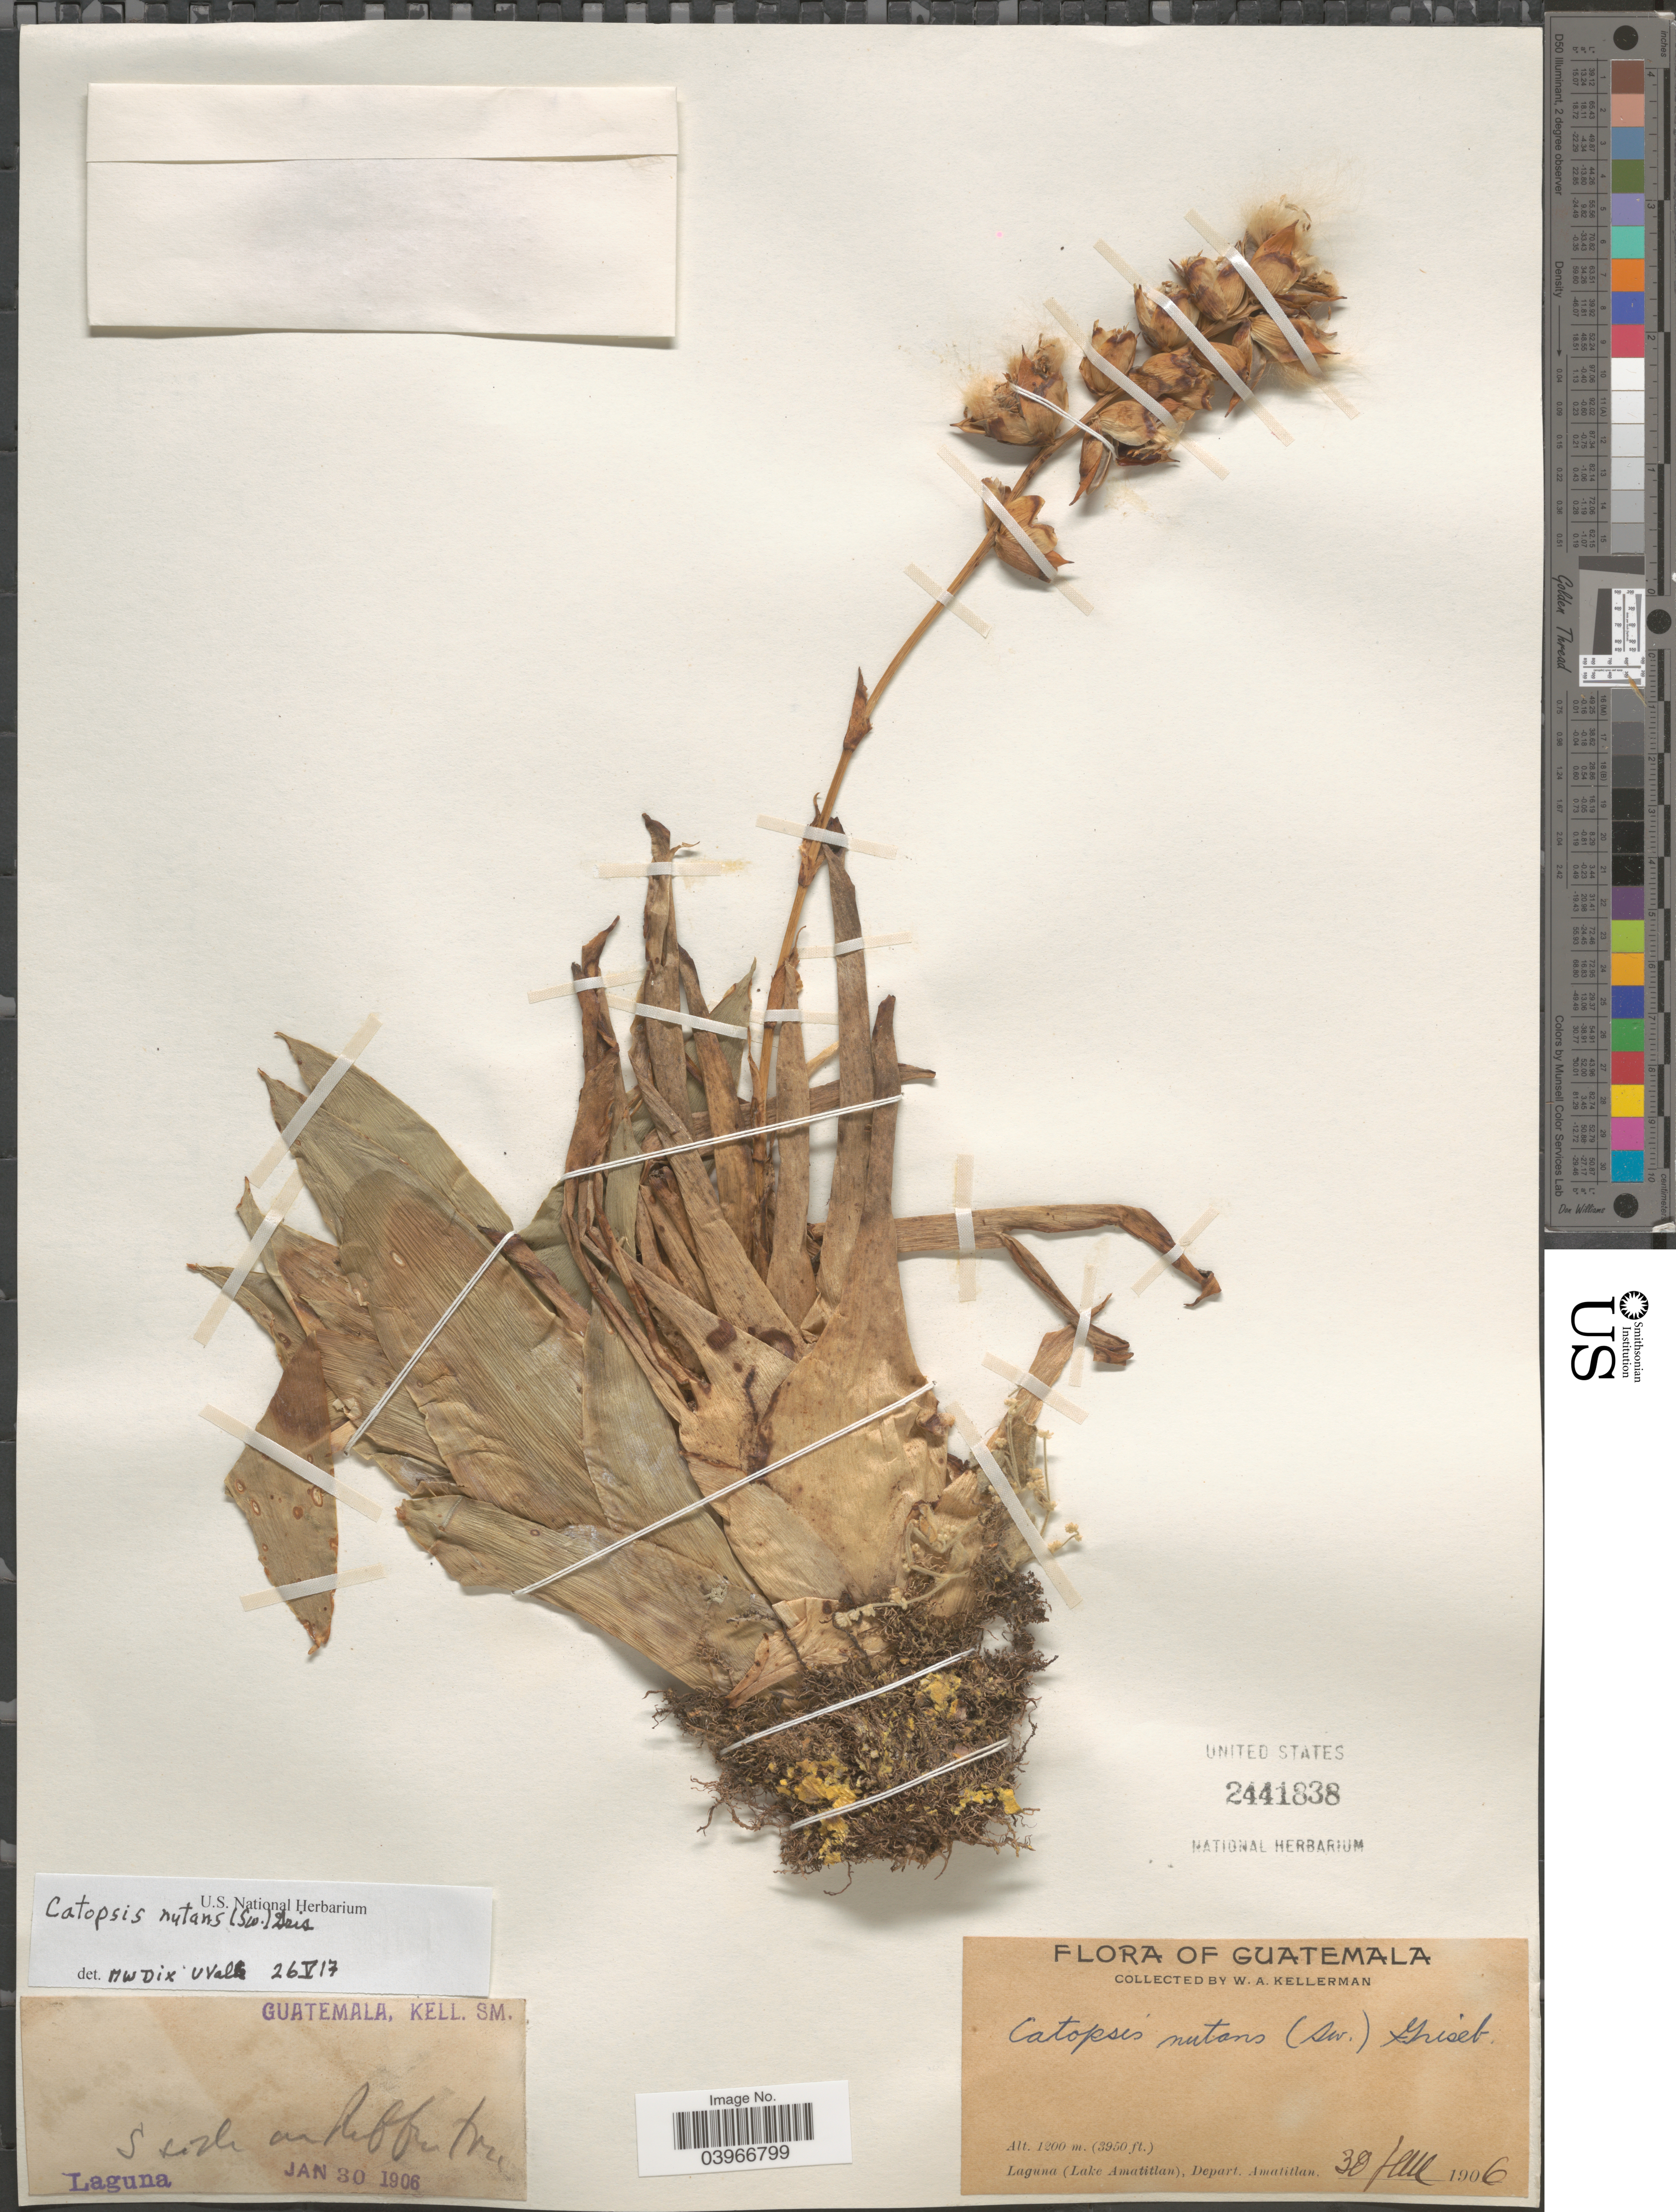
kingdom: Plantae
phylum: Tracheophyta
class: Liliopsida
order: Poales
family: Bromeliaceae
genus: Catopsis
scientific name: Catopsis nutans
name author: (Sw.) Griseb.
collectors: W. Kellerman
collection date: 1906-01-30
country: Guatemala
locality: Laguna (Lake Amatitlan), Depart. Amatitlan.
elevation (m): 1200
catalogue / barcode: US 2441838